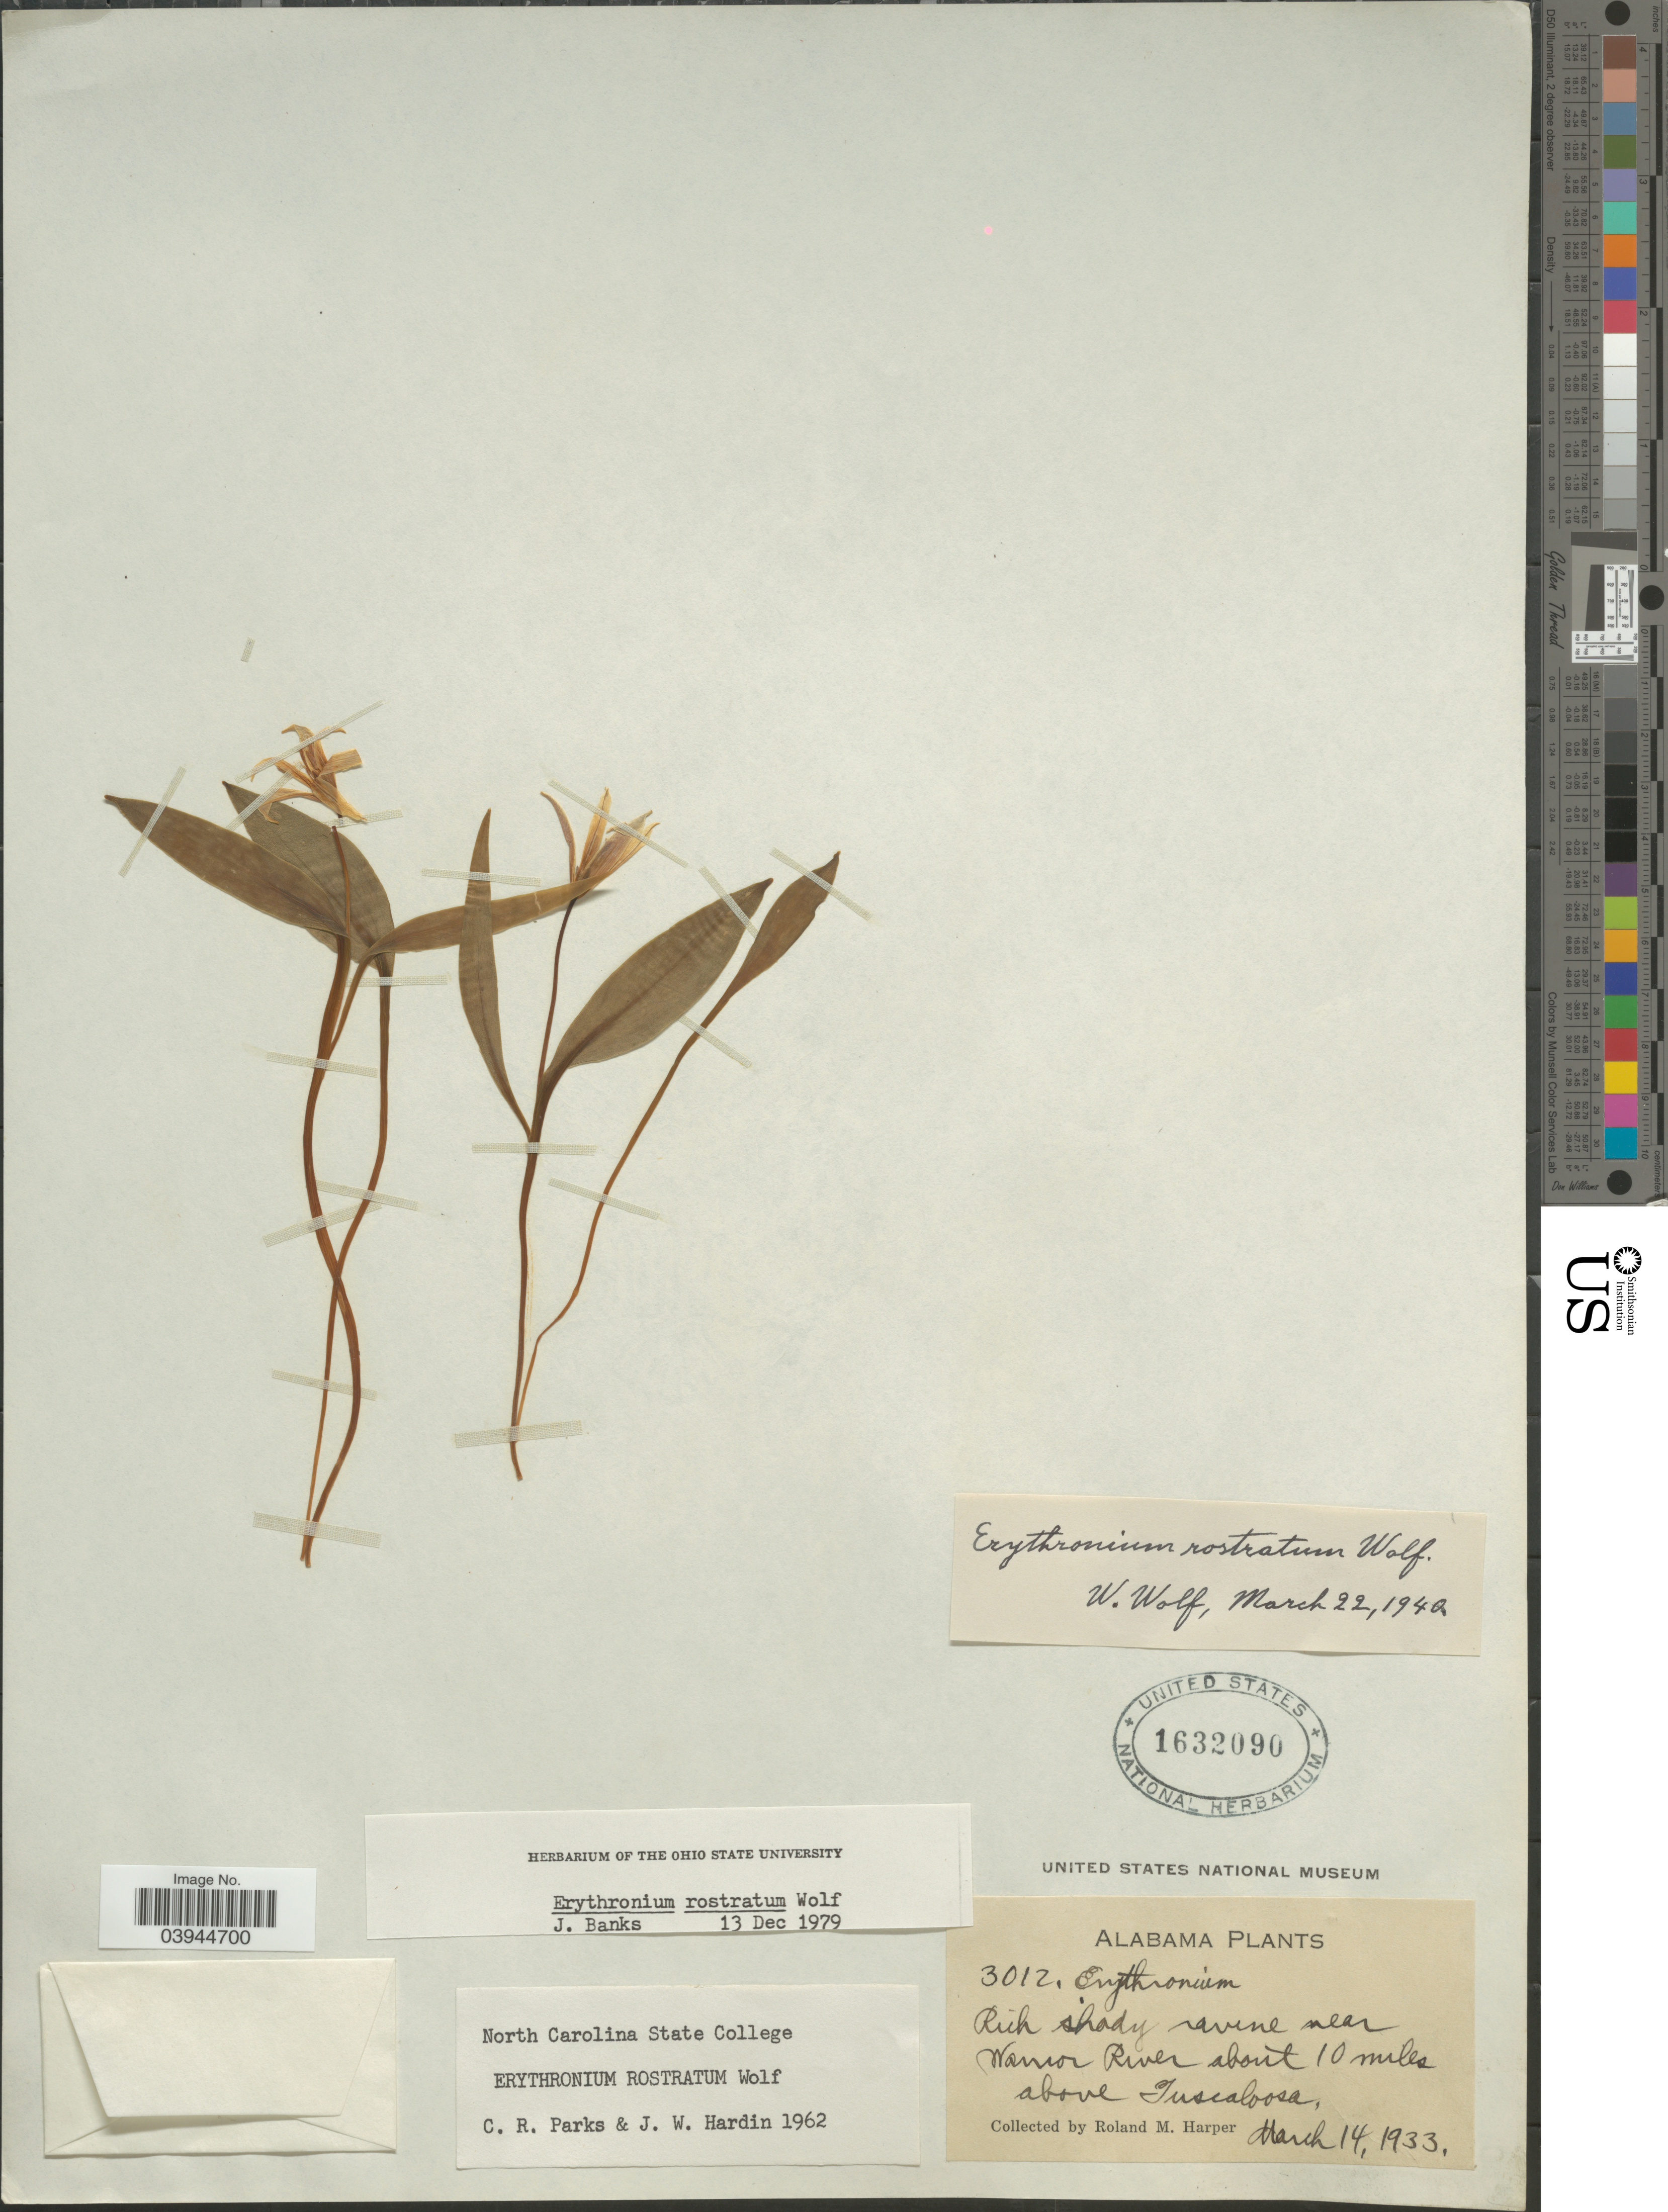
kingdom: Plantae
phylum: Tracheophyta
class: Liliopsida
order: Liliales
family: Liliaceae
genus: Erythronium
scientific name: Erythronium rostratum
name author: W. Wolf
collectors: R. M. Harper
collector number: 3012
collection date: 1933-03-14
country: United States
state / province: Alabama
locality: Rich shady ravine near Warrior River about 10 miles above Tuscaloosa.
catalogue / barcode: US 1632090